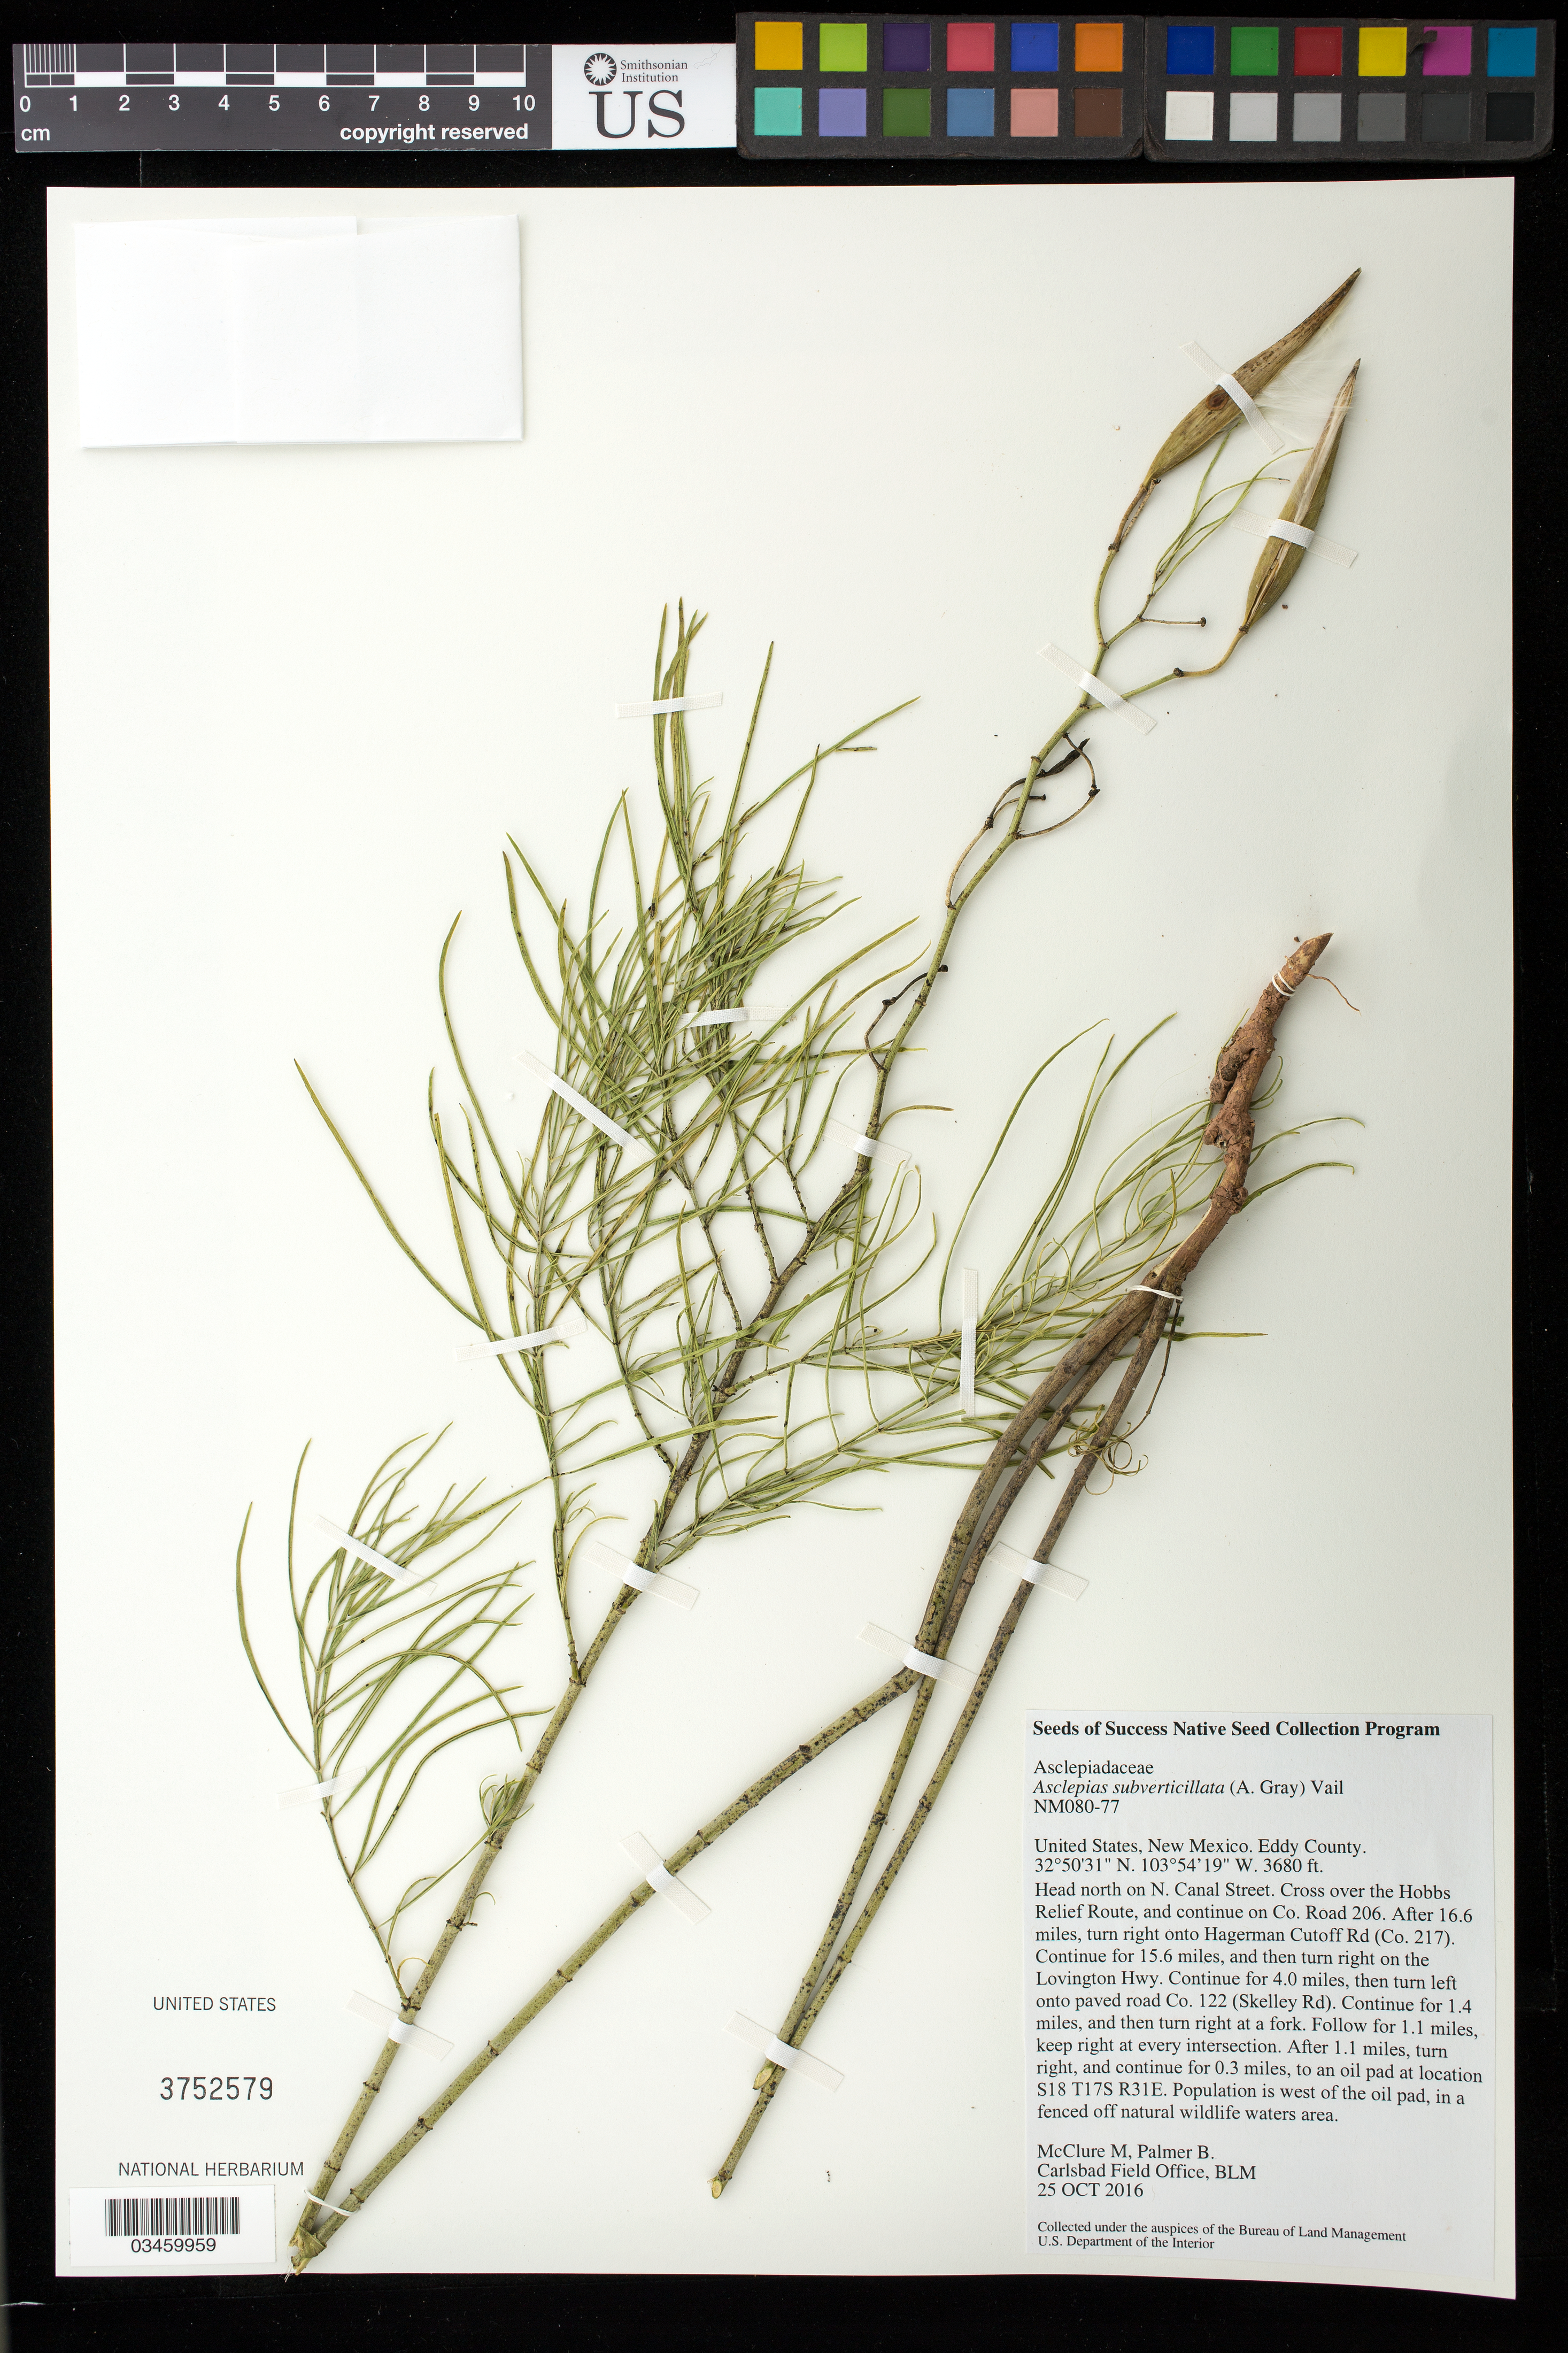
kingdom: Plantae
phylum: Tracheophyta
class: Magnoliopsida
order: Gentianales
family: Apocynaceae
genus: Asclepias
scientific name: Asclepias subverticillata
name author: (A. Gray) Vail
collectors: M. McClure & B. Palmer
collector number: NM080-77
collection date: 2016-10-25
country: United States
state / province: New Mexico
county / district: Eddy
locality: Skelly Road, S18 T17S R31E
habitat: R042XC007NM - Loamy ecological site; Largo Loam (LA)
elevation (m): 1122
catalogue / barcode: US 3752579